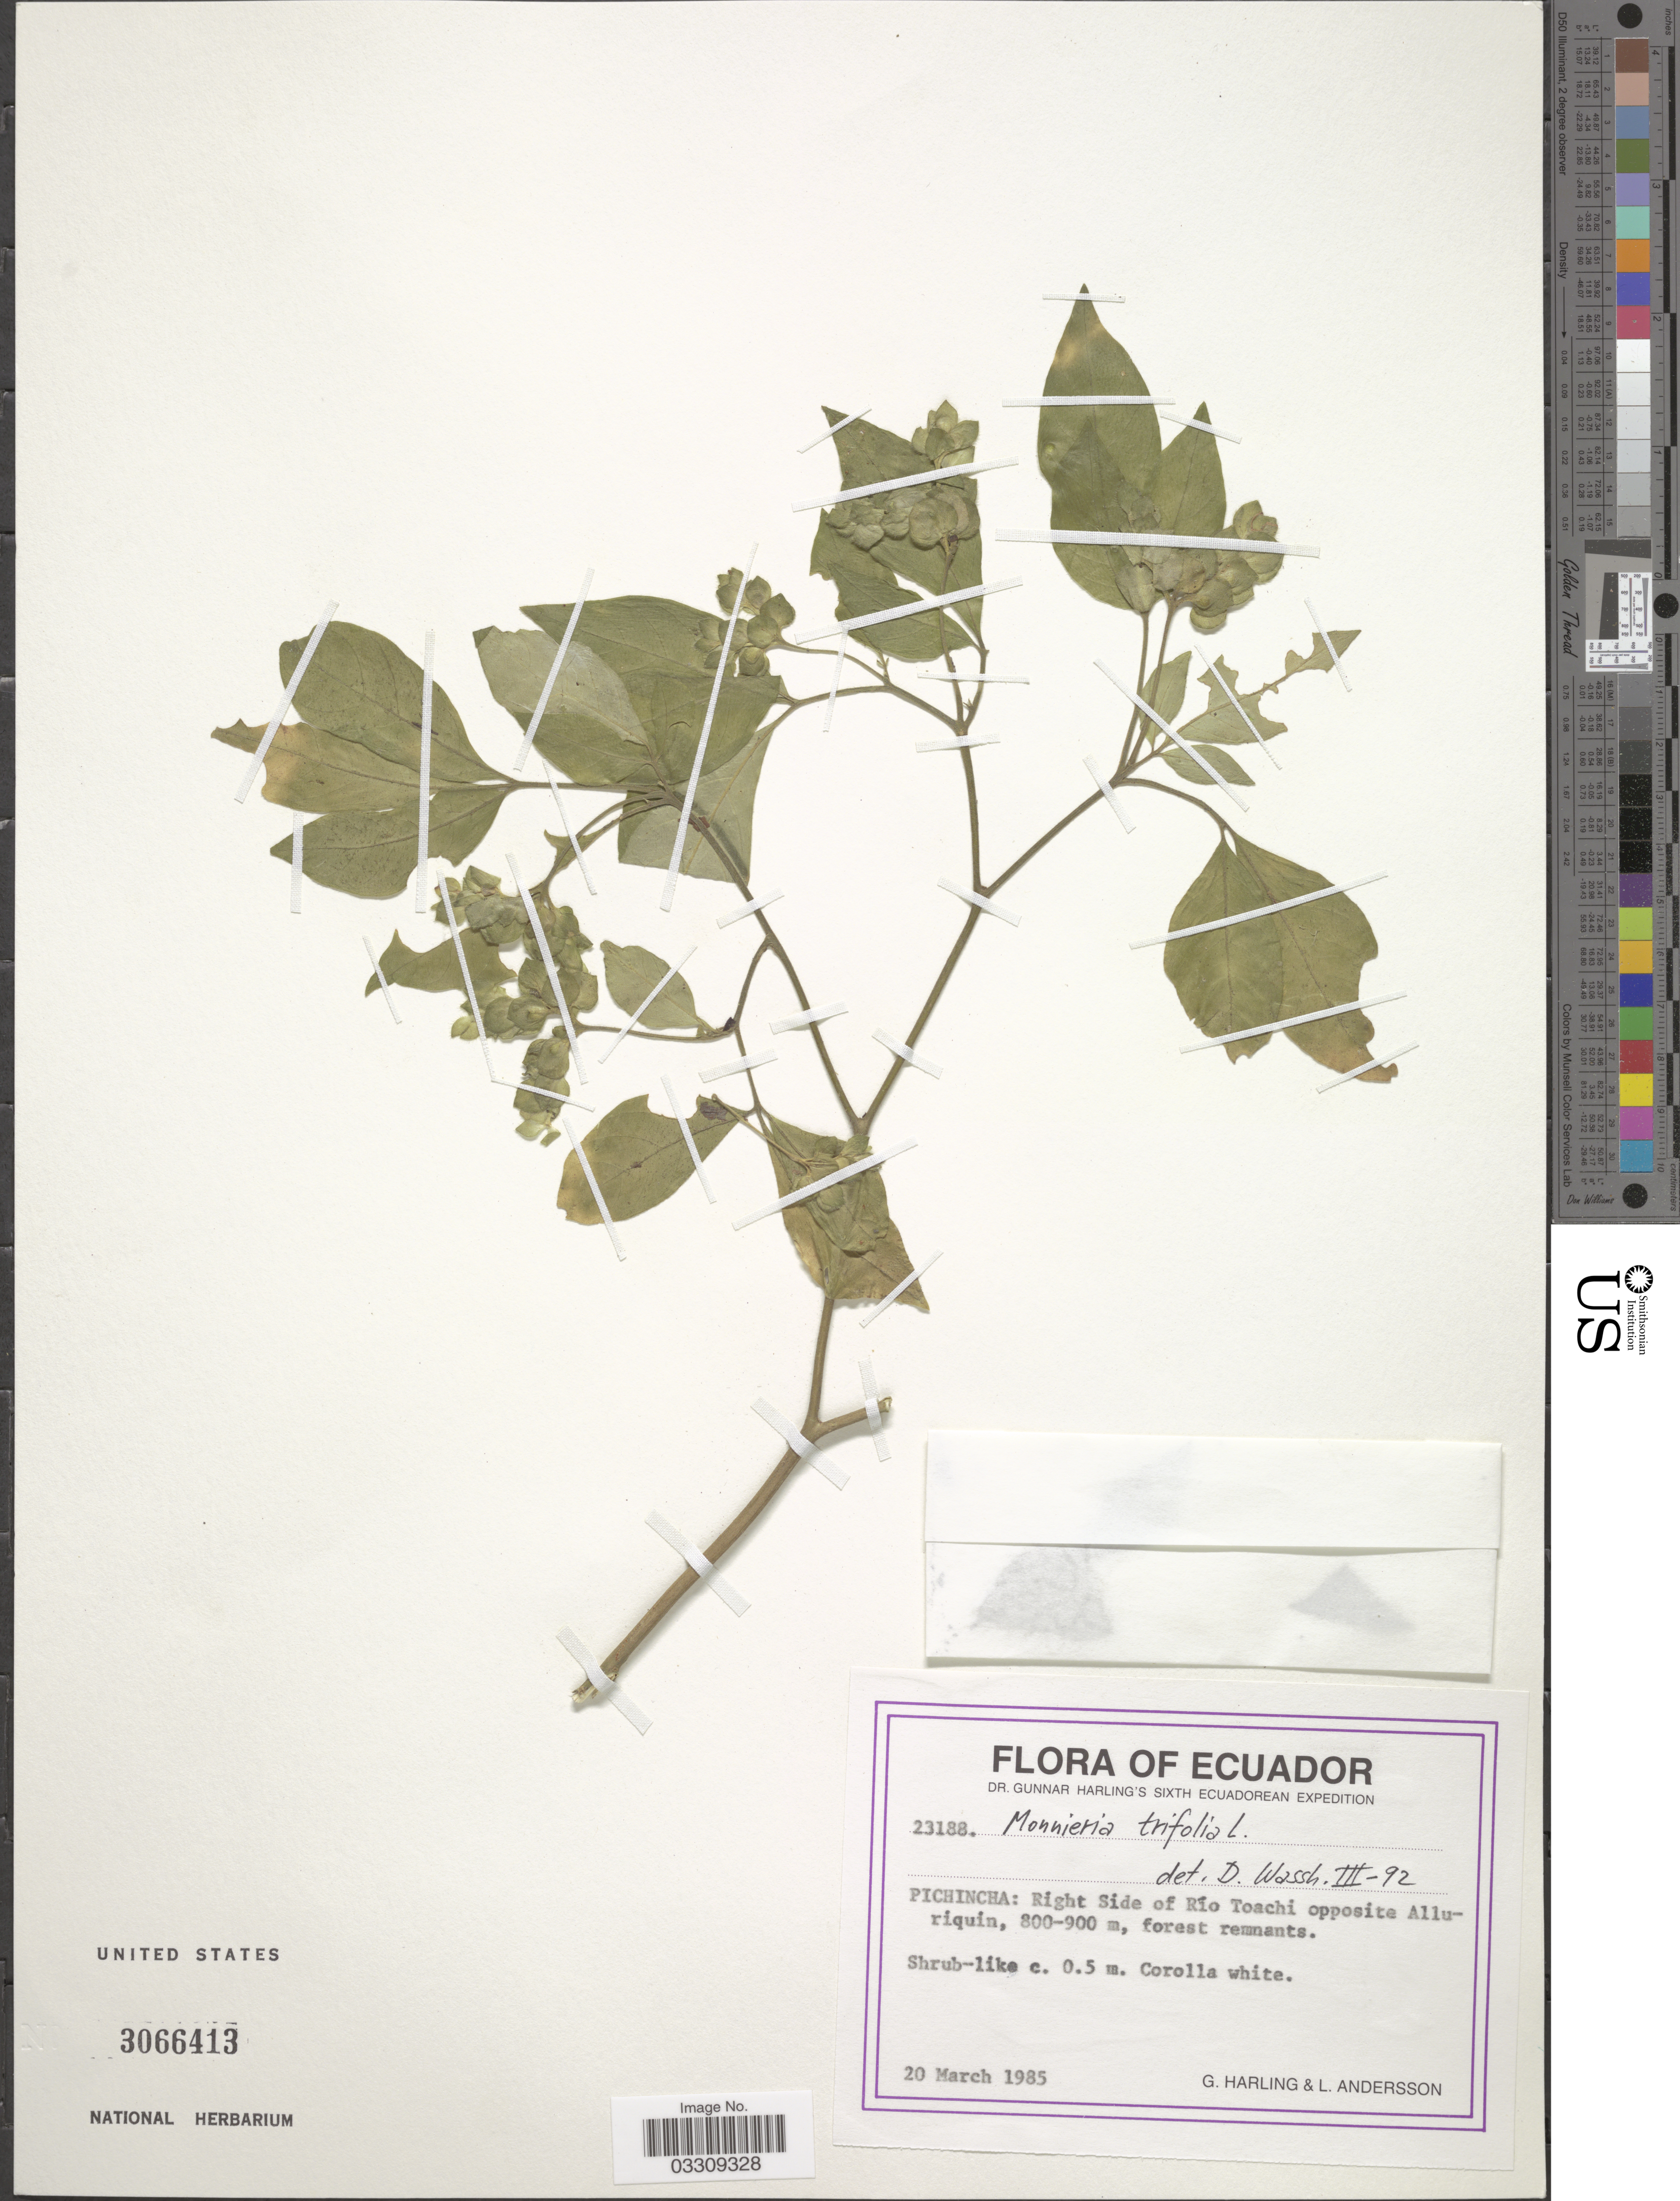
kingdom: Plantae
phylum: Tracheophyta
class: Magnoliopsida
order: Sapindales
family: Rutaceae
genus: Ertela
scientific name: Ertela trifolia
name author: (L.) Kuntze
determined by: Strong, Mark T., (BOT), Smithsonian Institution - National Museum of Natural History (UNITED STATES)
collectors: G. Harling & L. Andersson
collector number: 23188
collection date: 1985-03-20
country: Ecuador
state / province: Pichincha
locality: Right Side of Río Toachi, opposite Alluriquin.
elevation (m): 800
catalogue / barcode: US 3066413